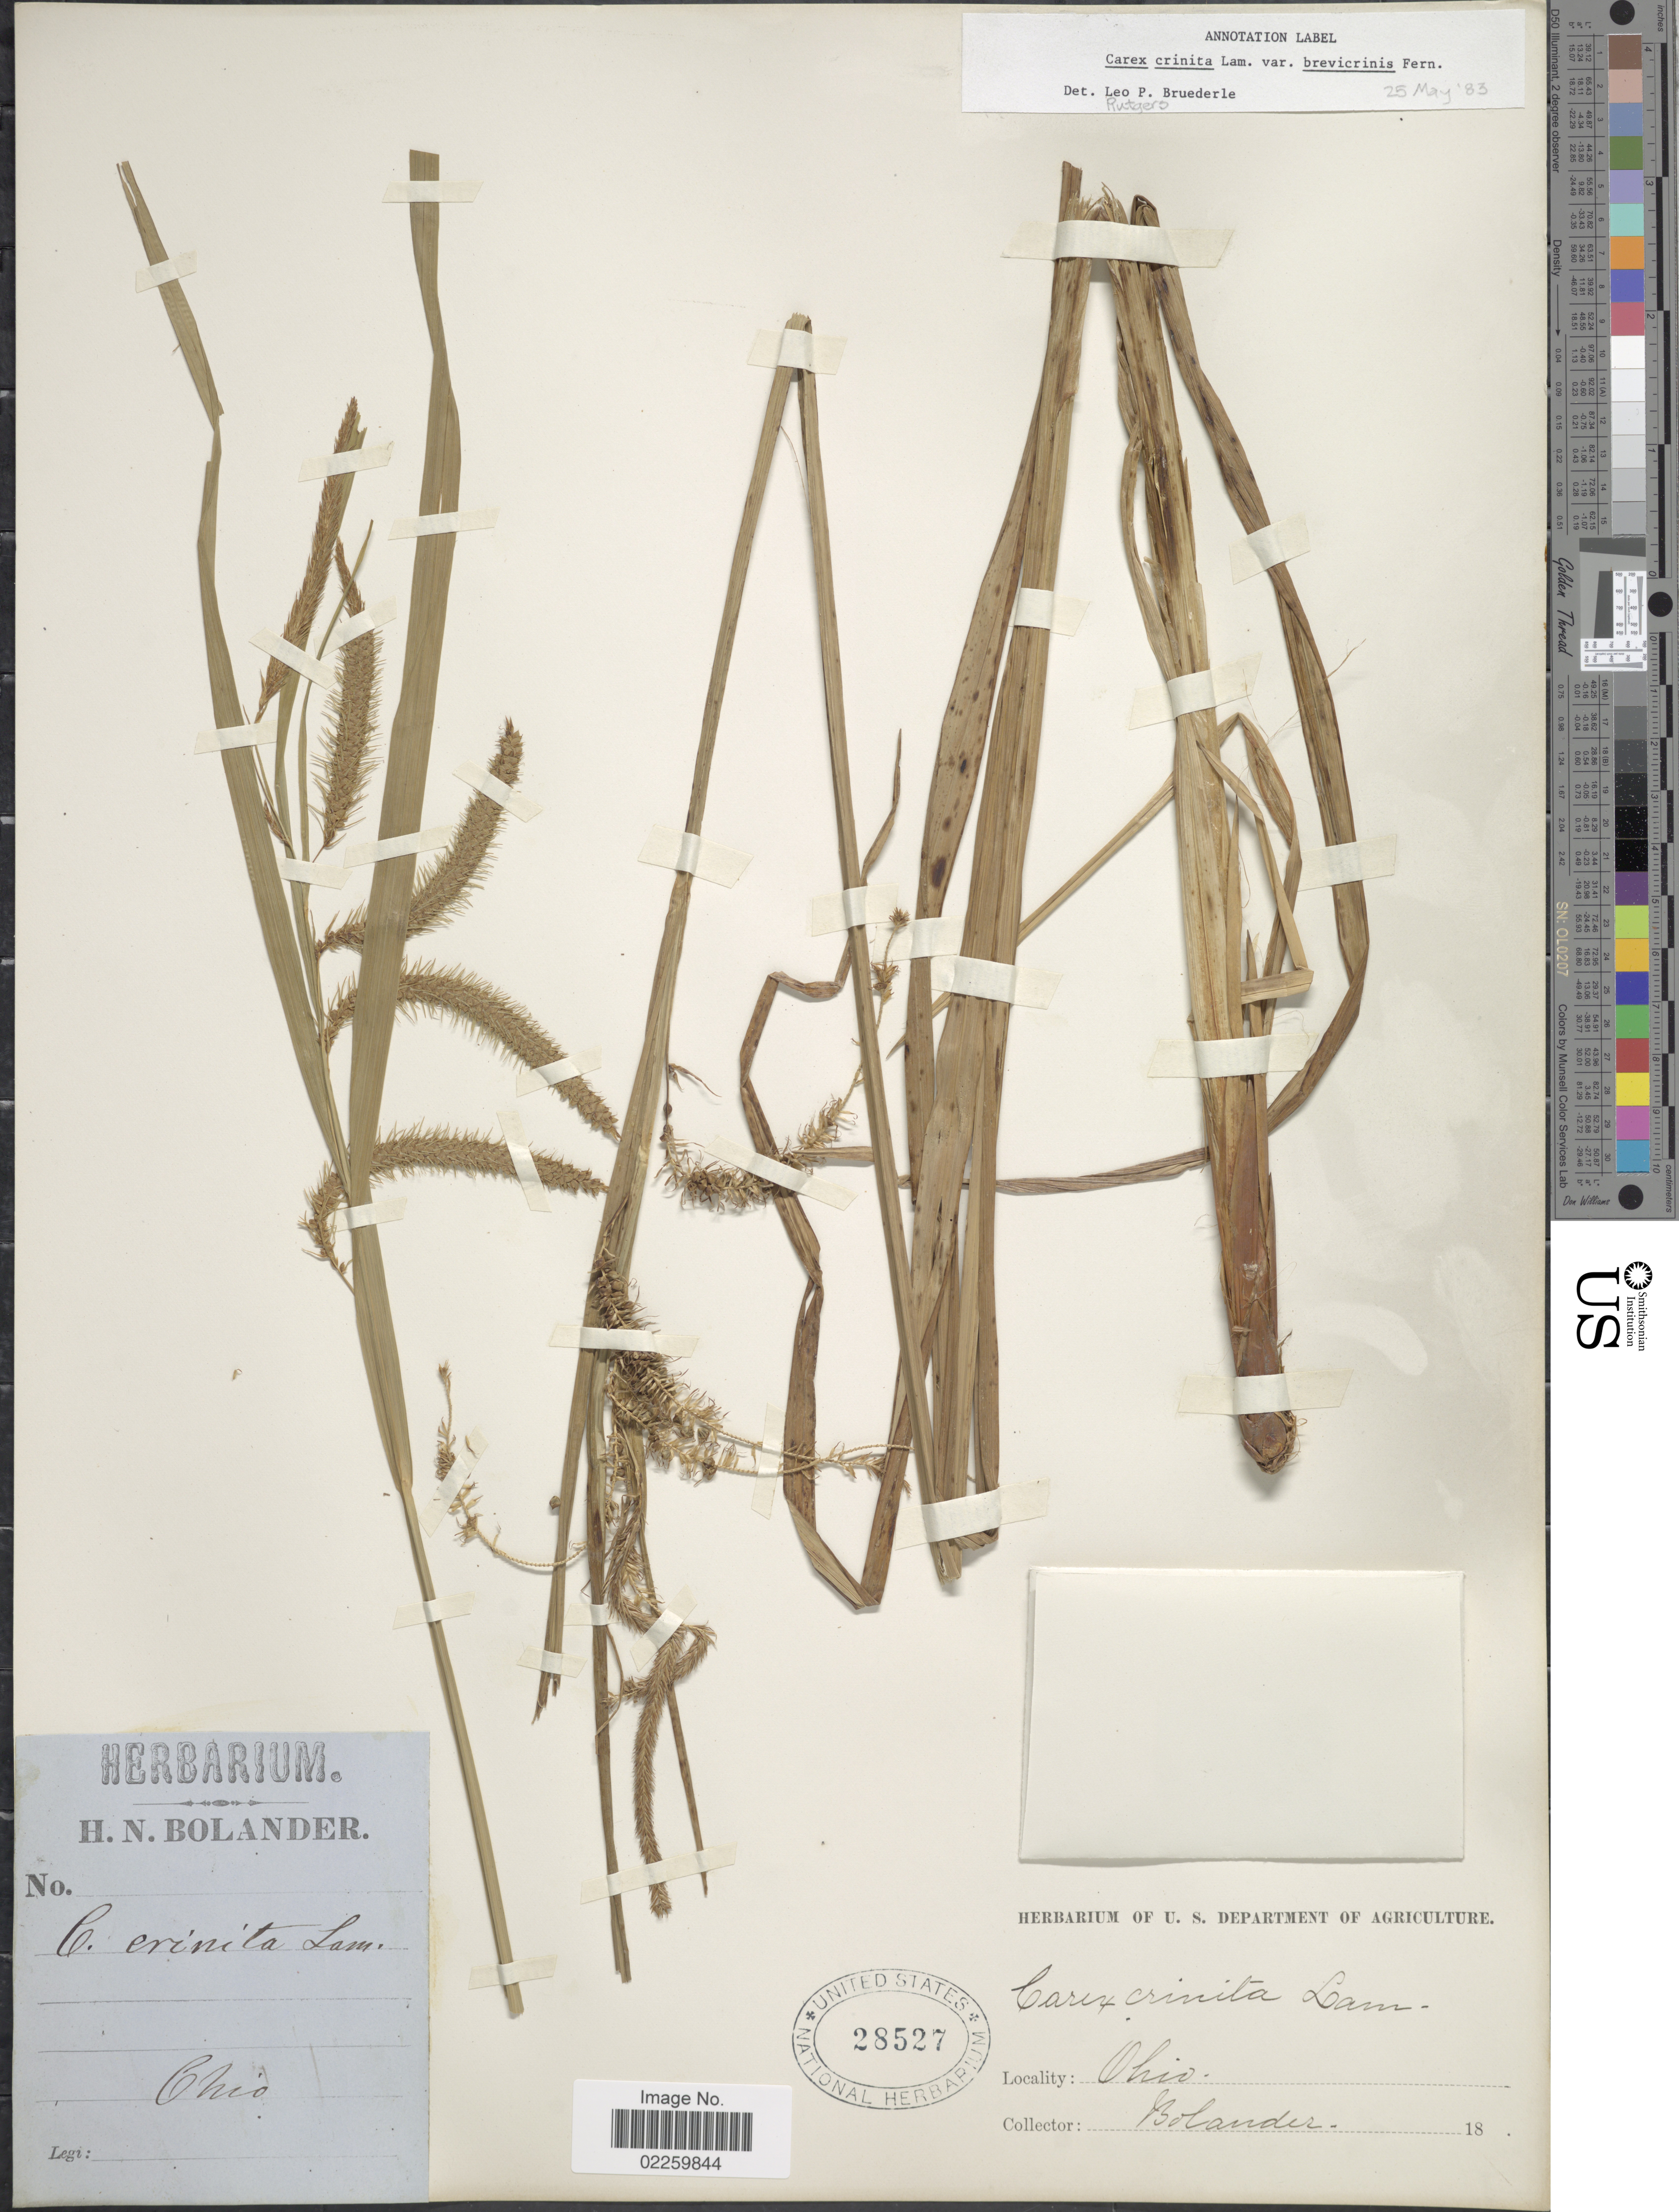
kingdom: Plantae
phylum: Tracheophyta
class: Liliopsida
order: Poales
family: Cyperaceae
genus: Carex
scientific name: Carex crinita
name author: Lam.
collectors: -. Bolander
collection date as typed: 18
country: United States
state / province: Ohio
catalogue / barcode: US 28527